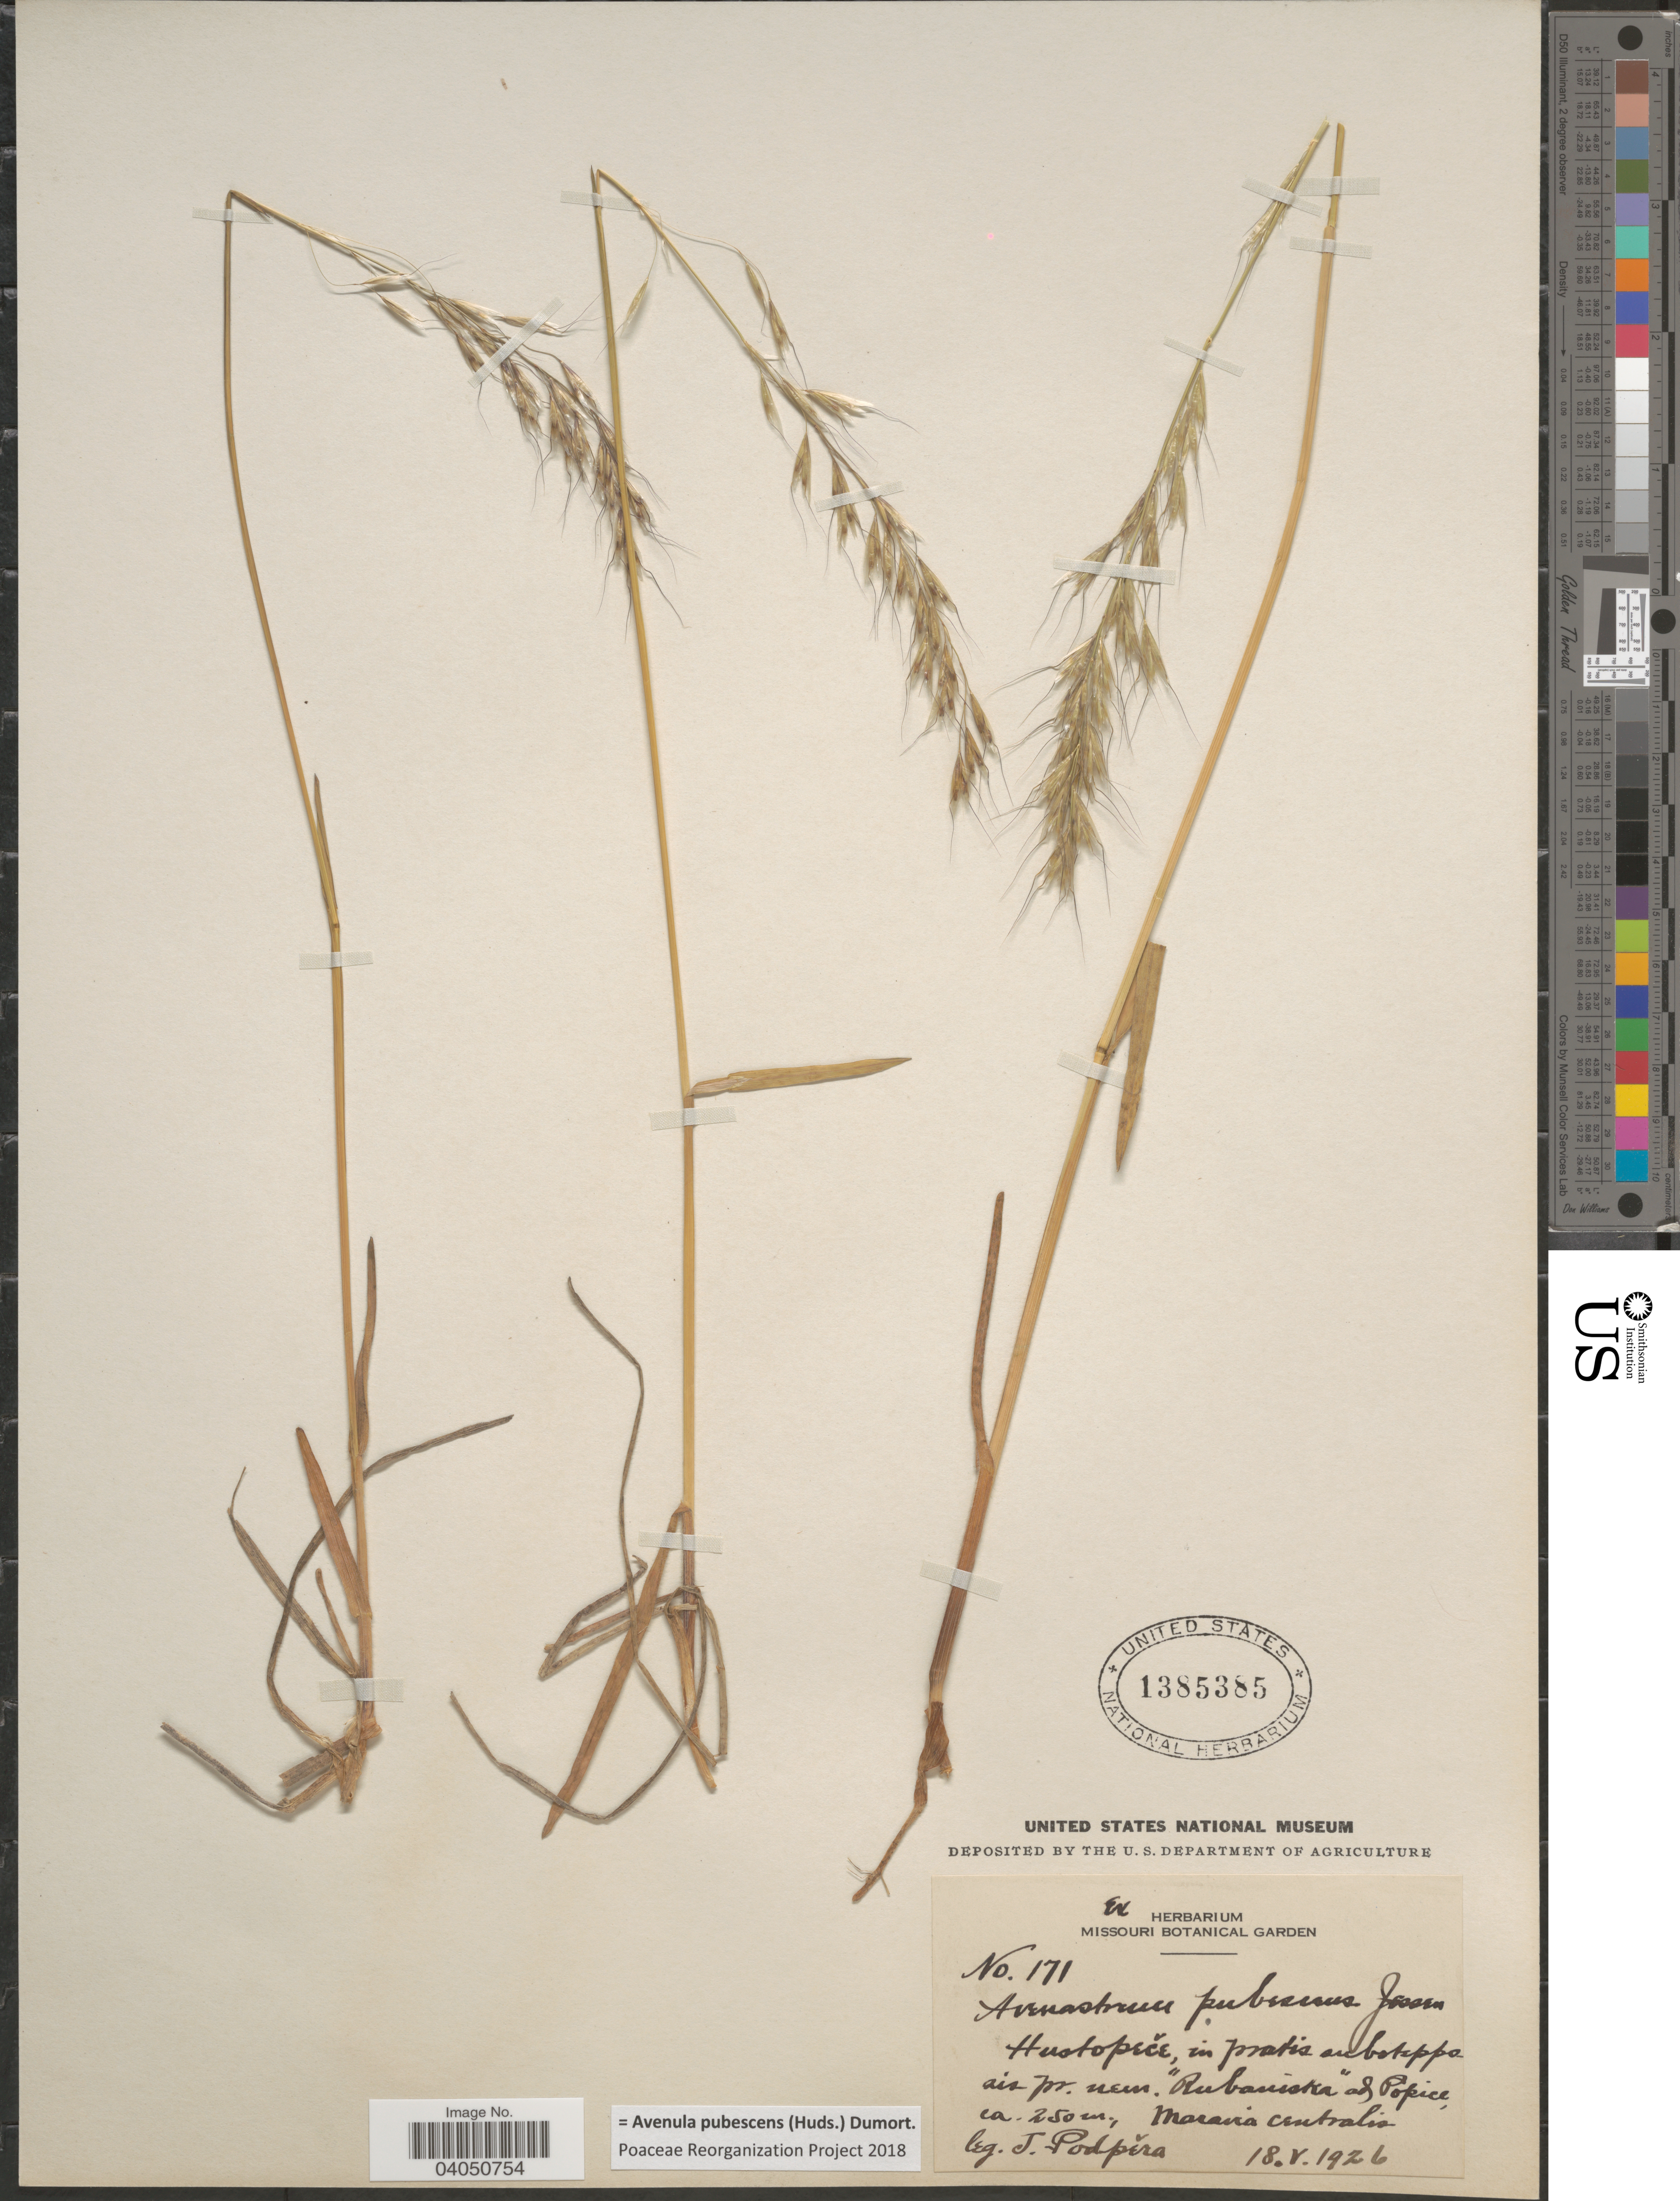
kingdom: Plantae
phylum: Tracheophyta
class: Liliopsida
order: Poales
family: Poaceae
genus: Avenula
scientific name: Avenula pubescens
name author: (Huds.) Dumort.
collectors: J. Podpera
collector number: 171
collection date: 1926-05-18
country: Czechia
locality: Hustopeče, in pratis substepposis pr. nem. "Rubaniska" ad Popice.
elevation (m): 250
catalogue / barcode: US 1385385